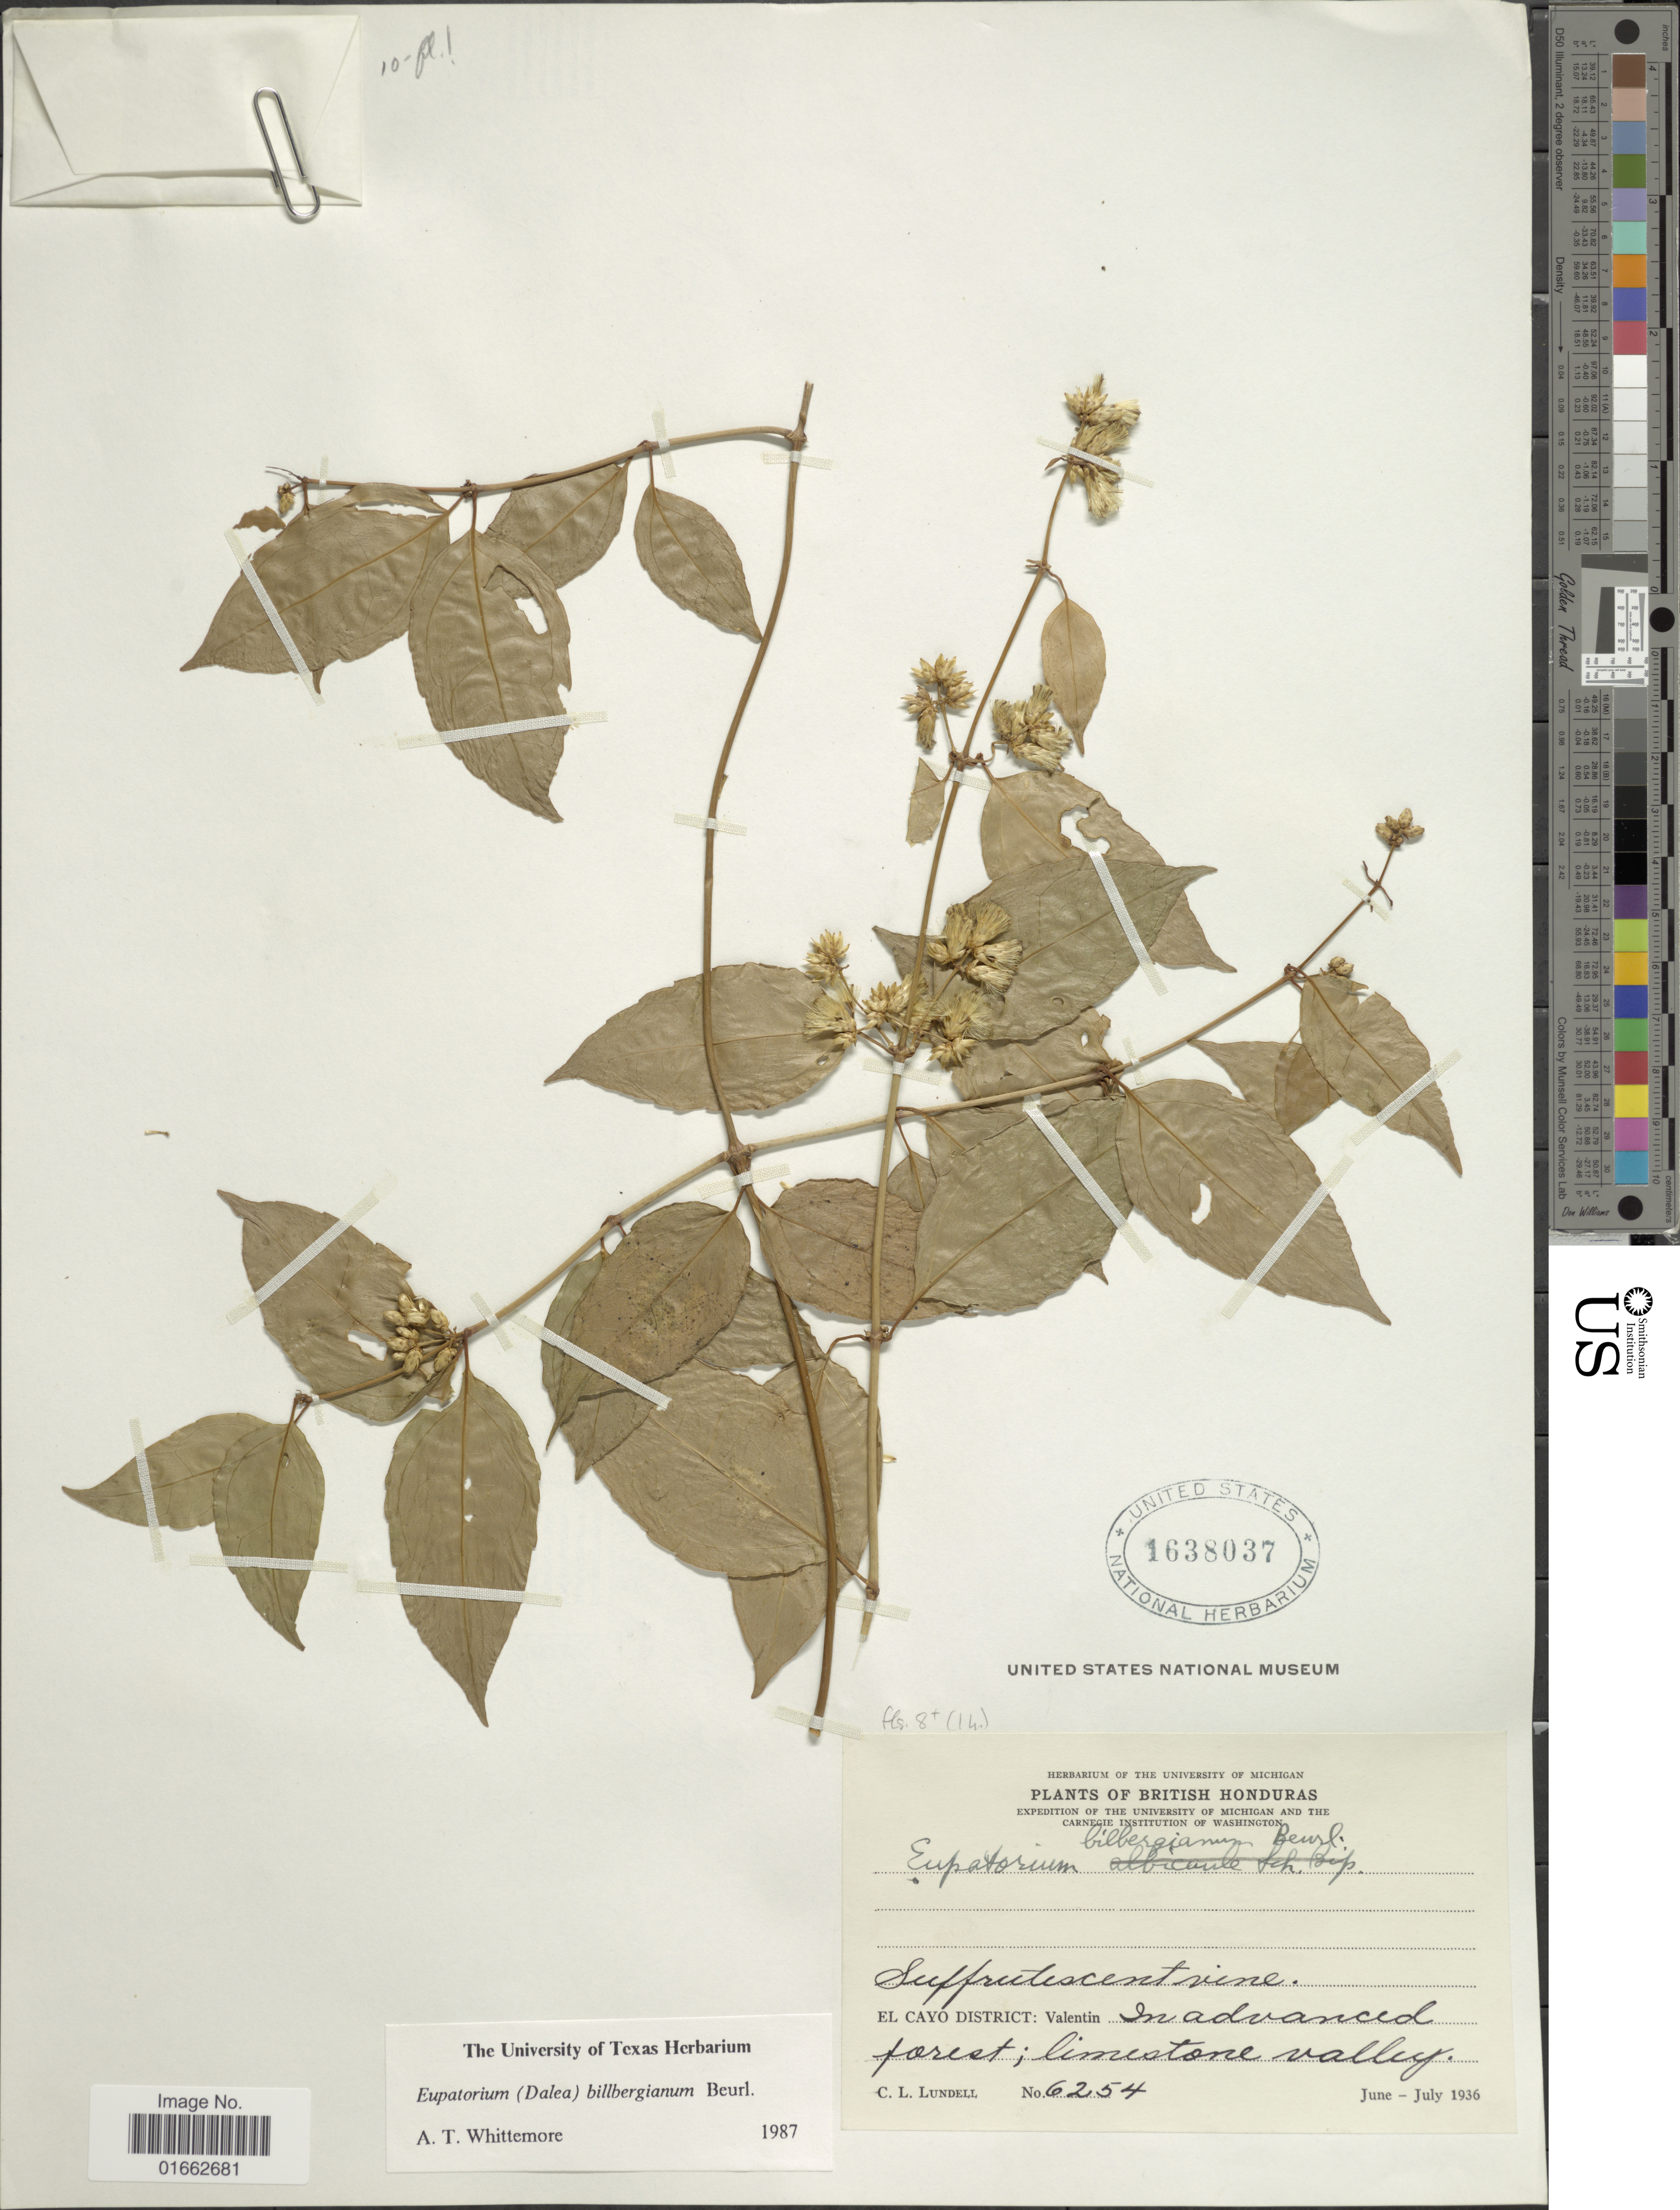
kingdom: Plantae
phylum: Tracheophyta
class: Magnoliopsida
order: Asterales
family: Asteraceae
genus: Critonia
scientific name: Critonia billbergiana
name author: (Beurl.) R.M. King & H. Rob.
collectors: C. L. Lundell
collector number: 6254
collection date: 1936-06/1936-07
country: Belize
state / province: Cayo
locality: British Honduras, El Cayo District: Valentin, In advanced forest; limestone valley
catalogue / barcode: US 1638037